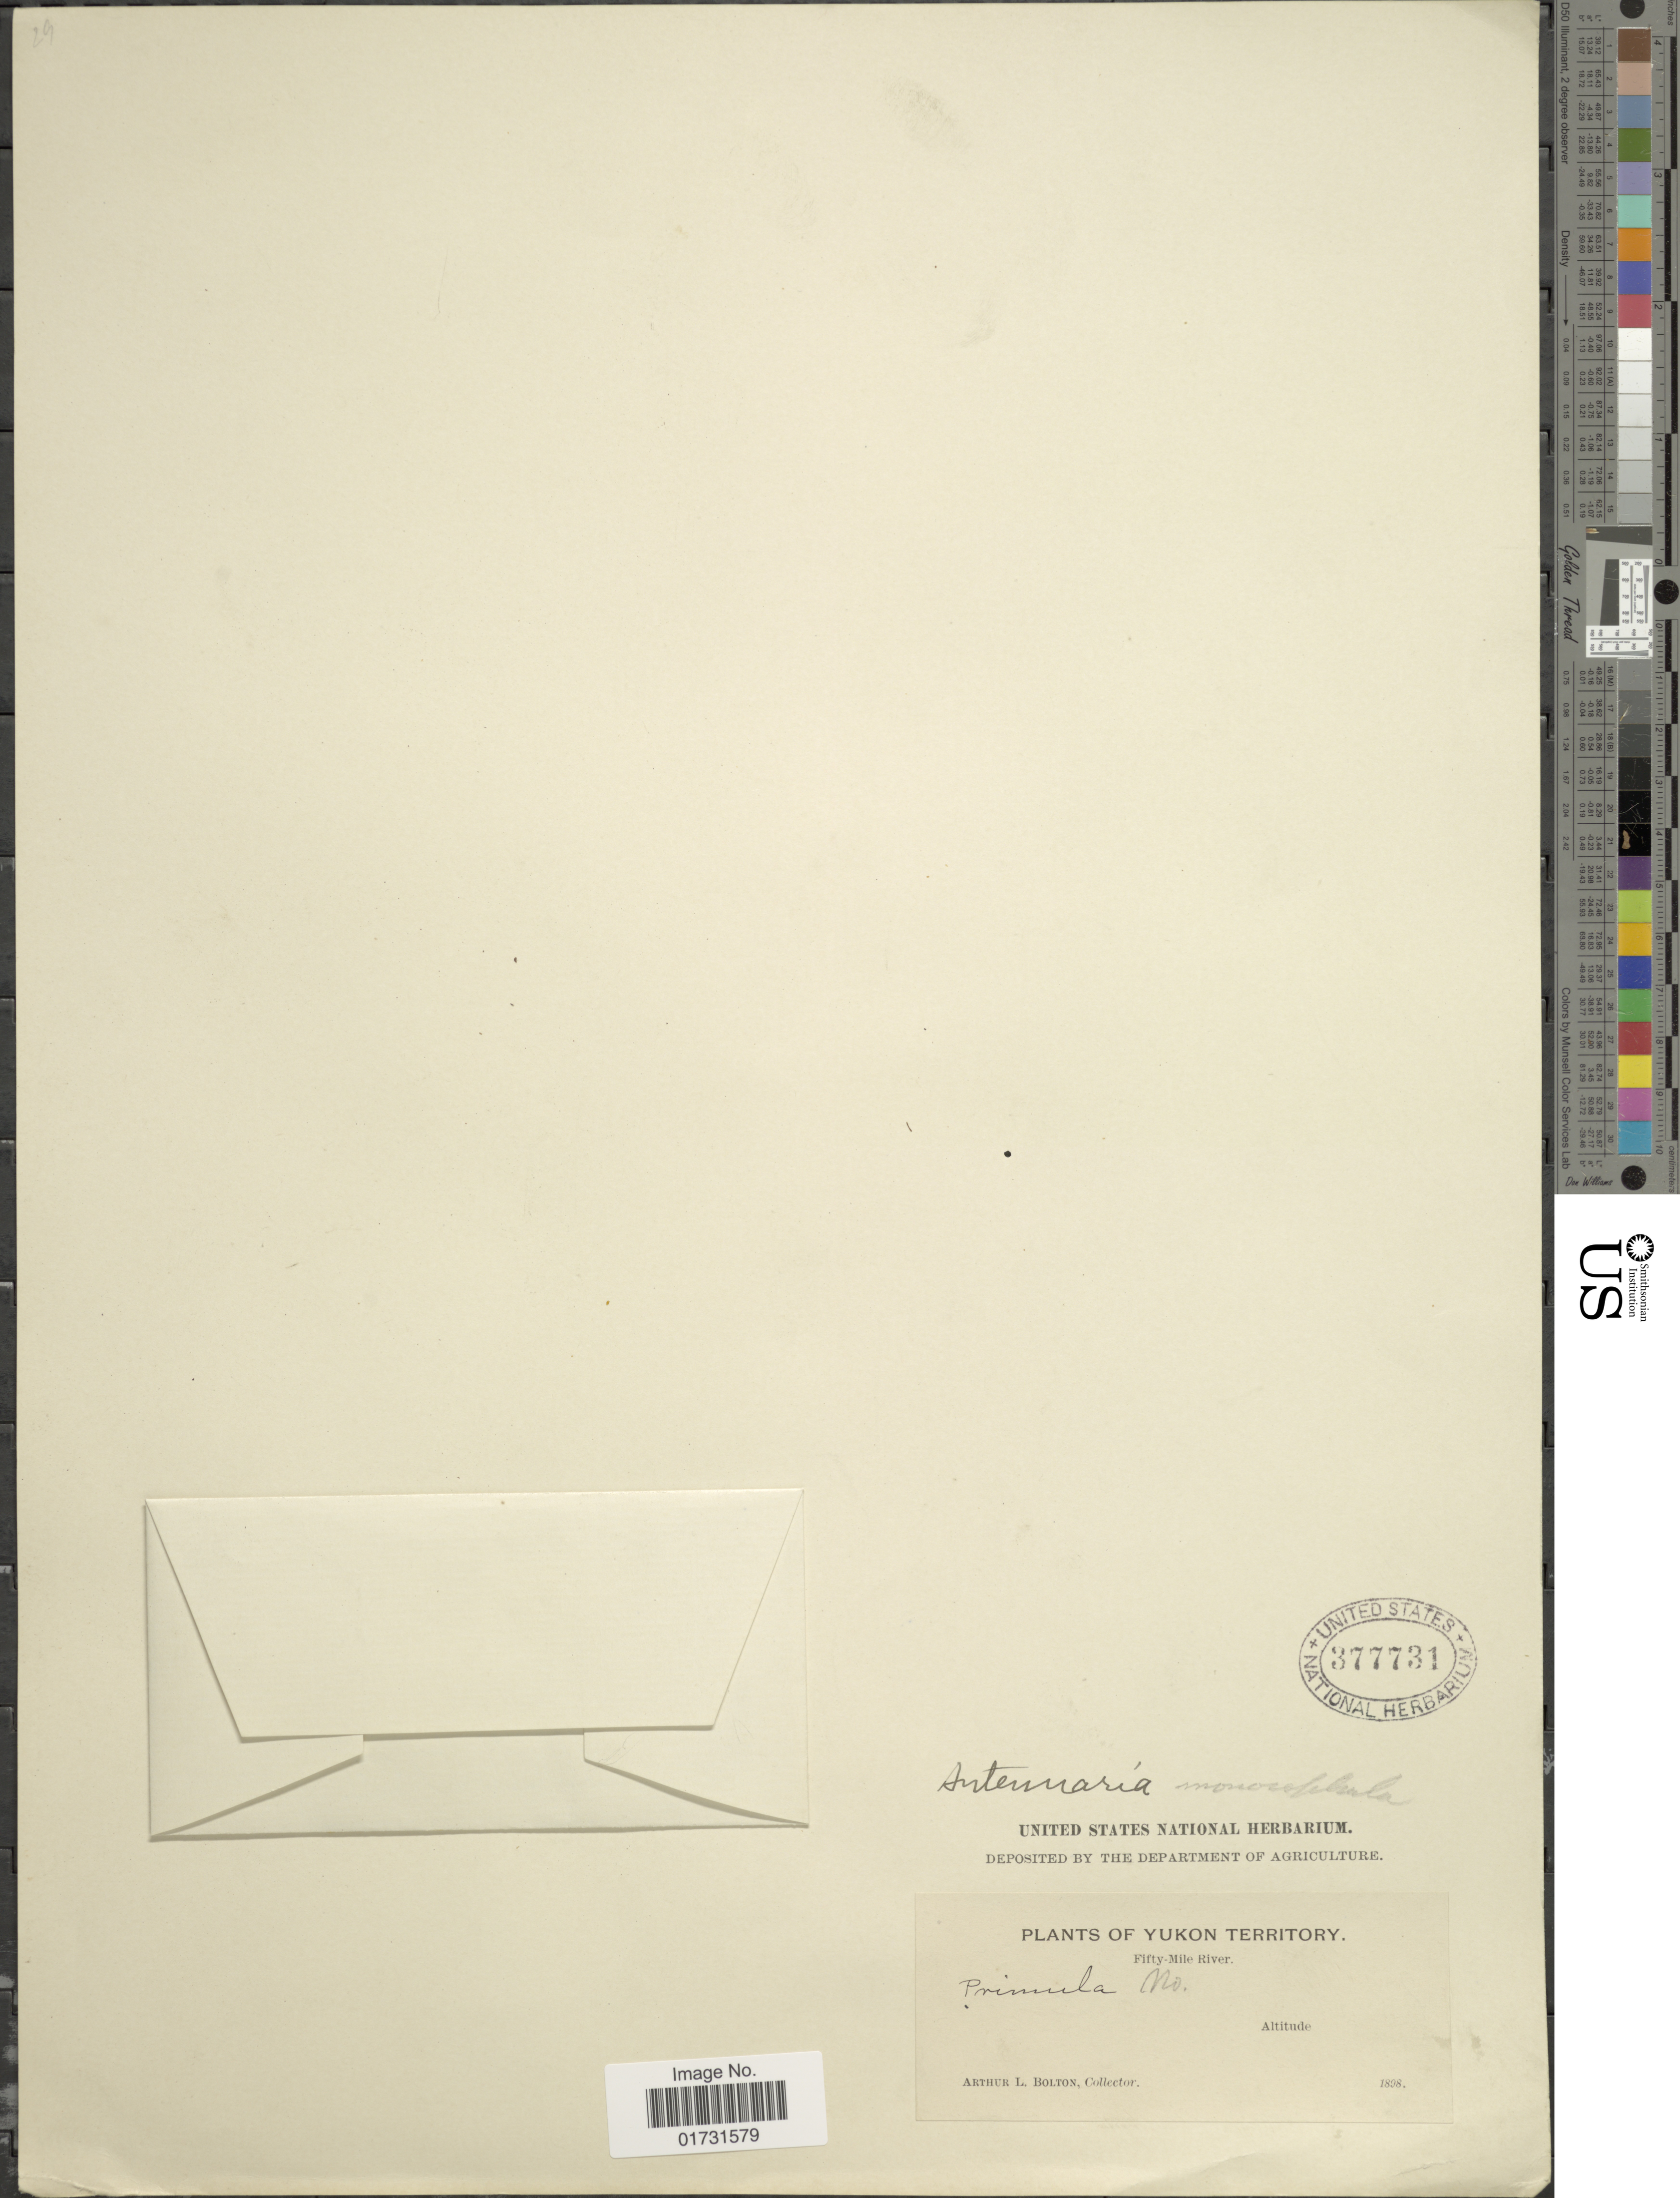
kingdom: Plantae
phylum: Tracheophyta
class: Magnoliopsida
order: Asterales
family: Asteraceae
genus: Antennaria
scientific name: Antennaria monocephala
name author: DC.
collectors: A. Bolton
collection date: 1898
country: Canada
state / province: Yukon Territory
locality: Fifty-Mile River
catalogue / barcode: US 377731